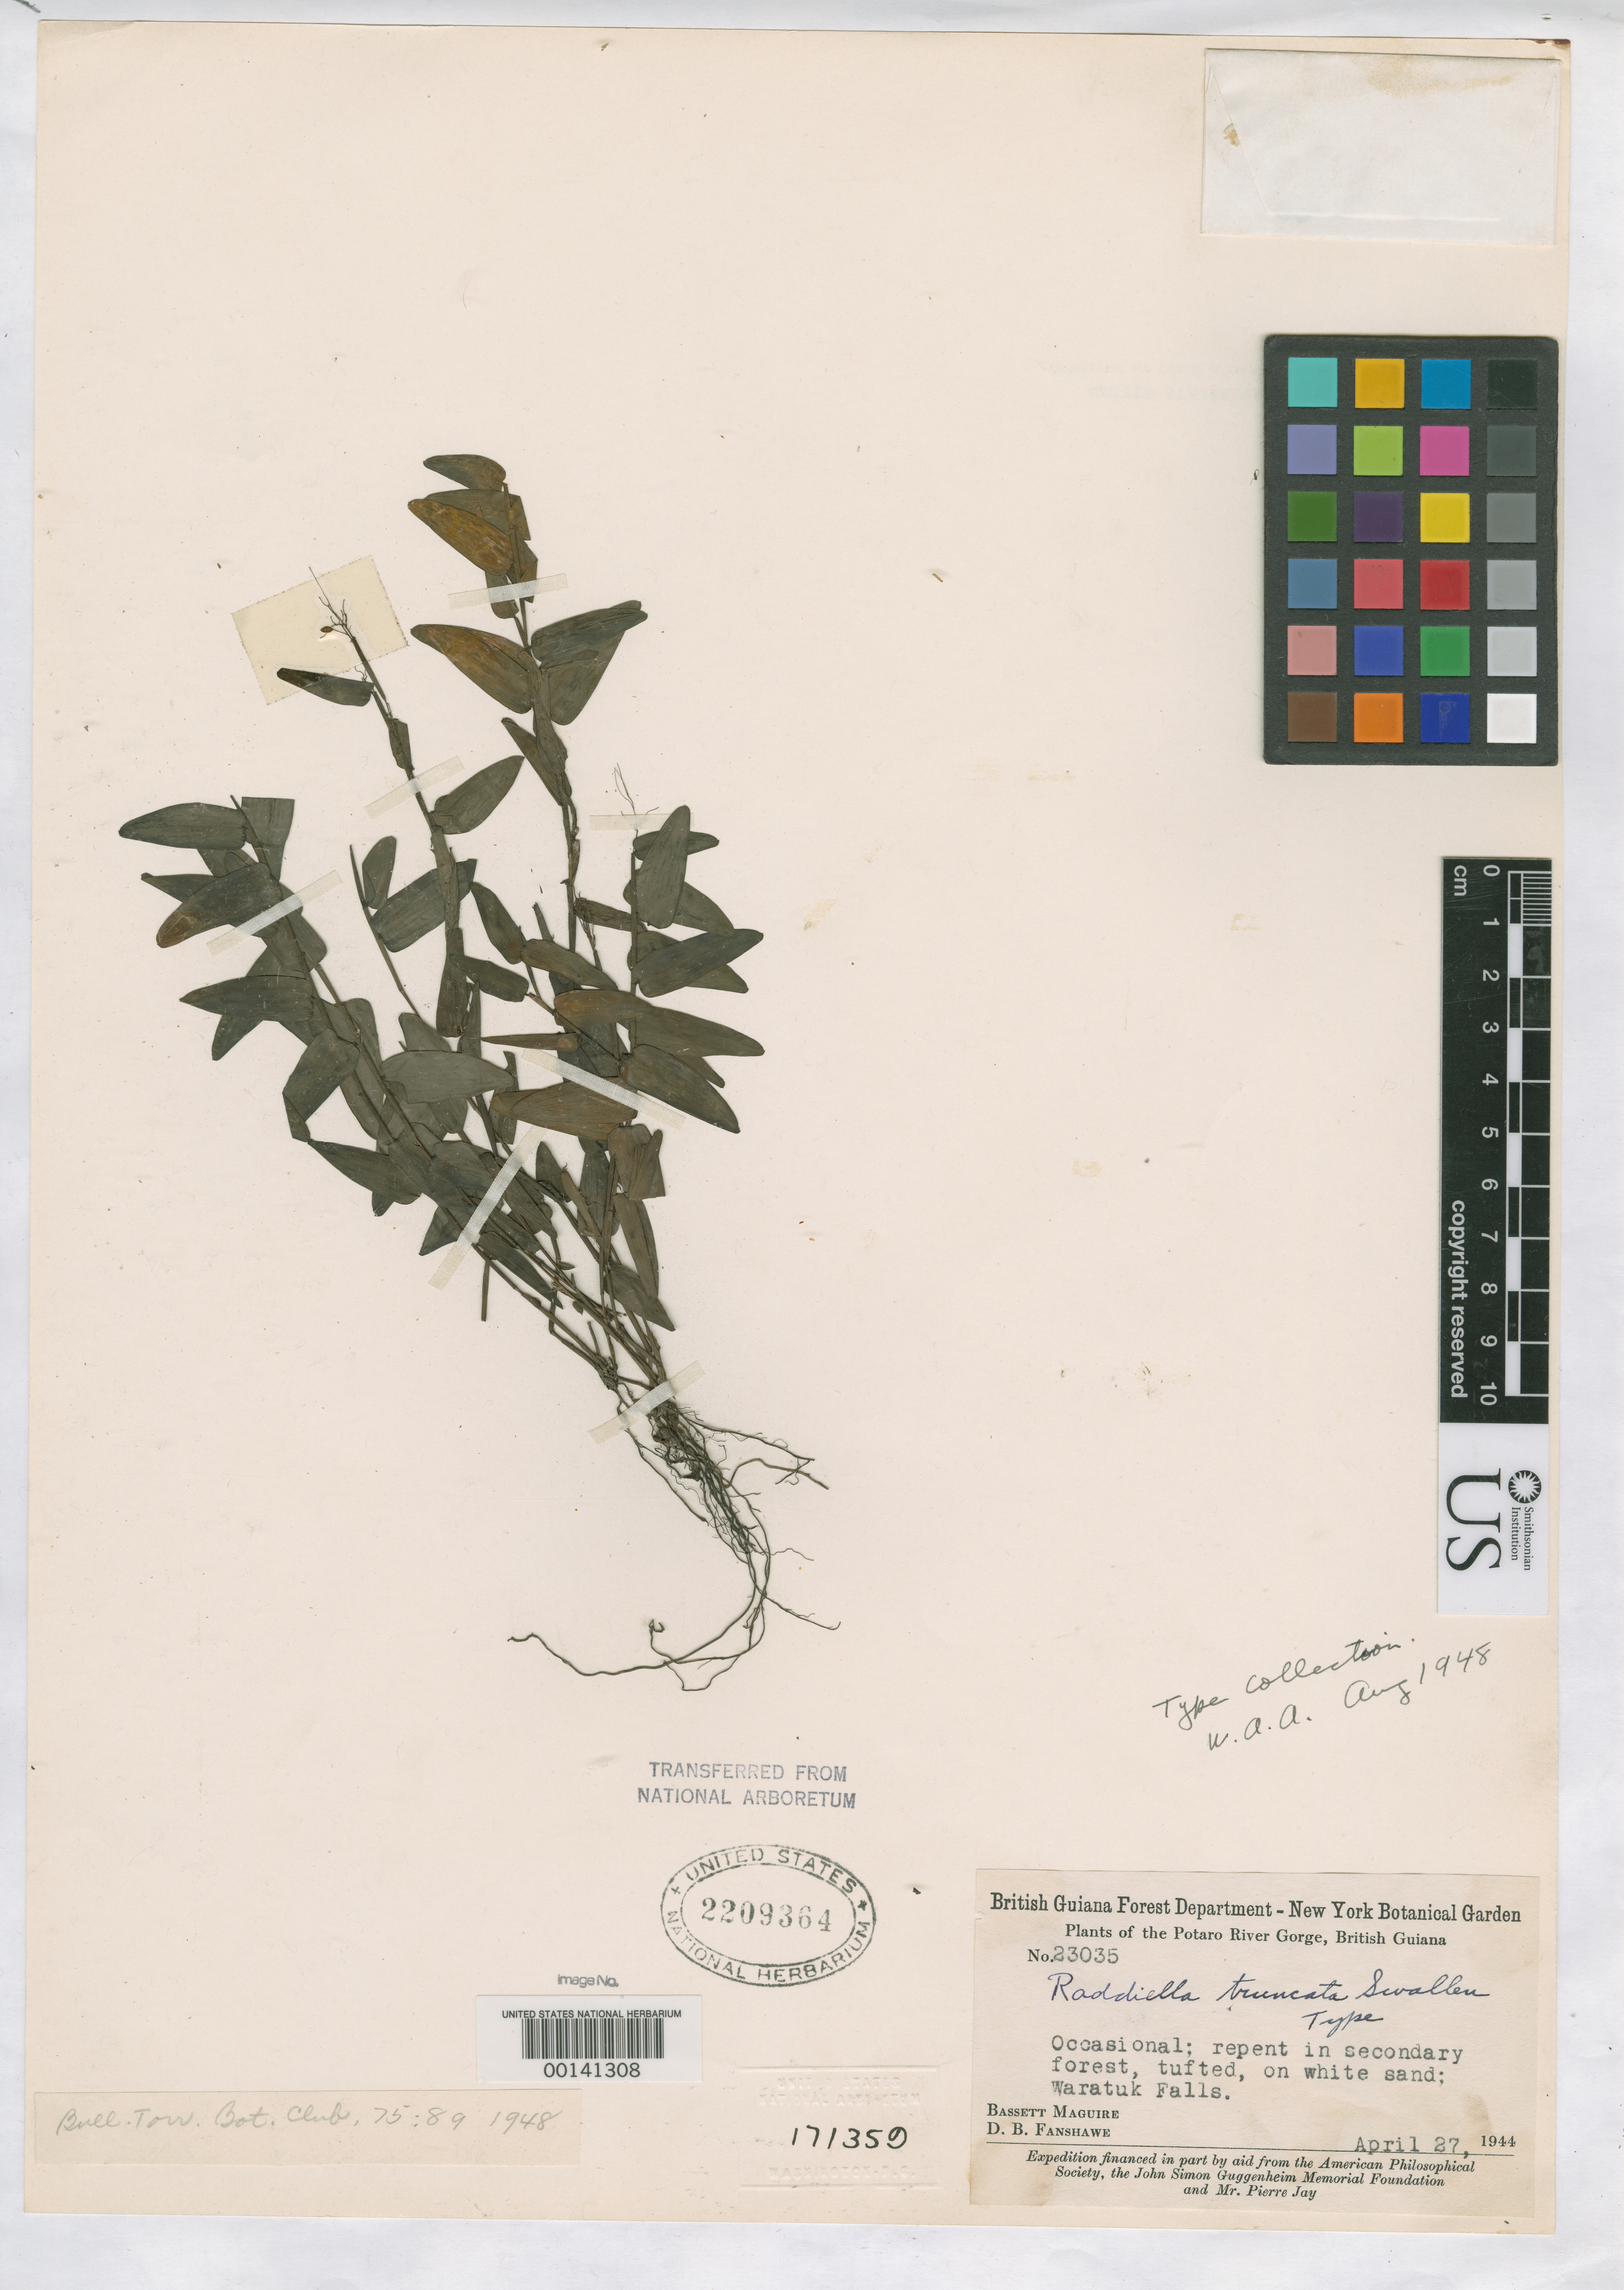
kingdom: Plantae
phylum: Tracheophyta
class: Liliopsida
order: Poales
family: Poaceae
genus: Raddiella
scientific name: Raddiella truncata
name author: Swallen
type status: Holotype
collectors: B. Maguire & D. B. Fanshawe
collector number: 23035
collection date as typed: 27 Apr 1944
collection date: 1944-04-27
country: Guyana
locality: Waratuk Falls, Portaro River Gorge.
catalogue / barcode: US 2209364